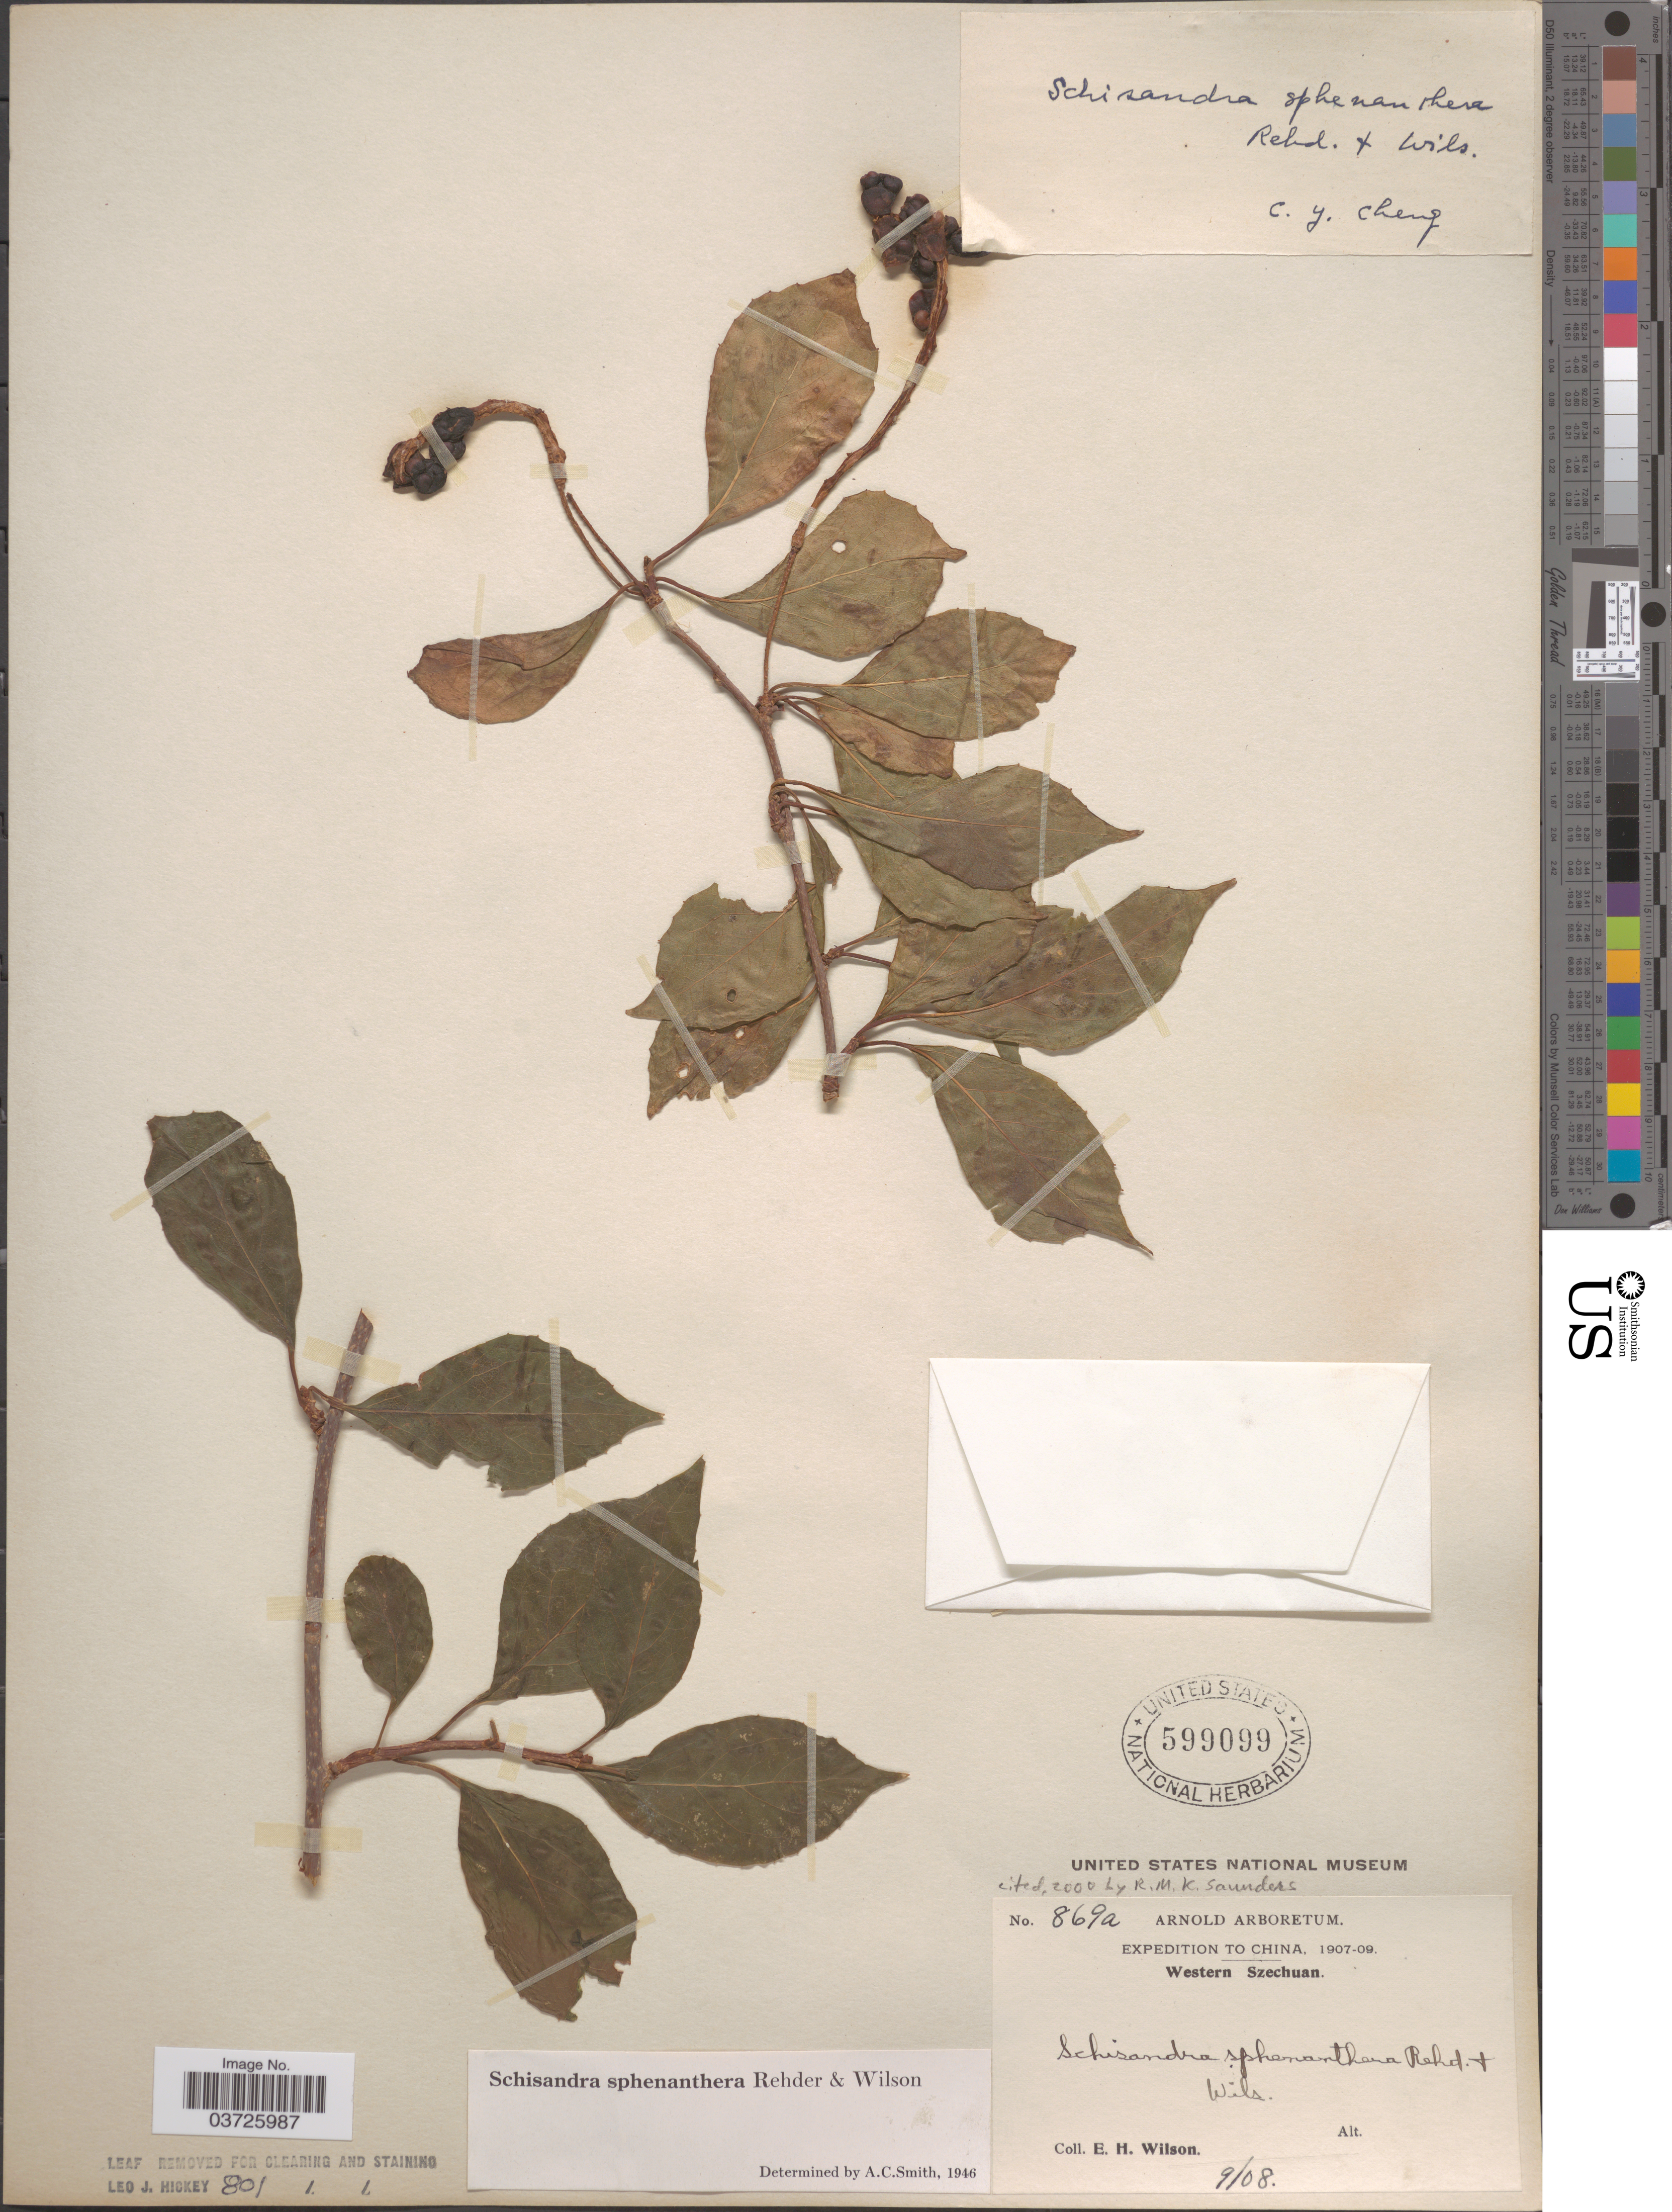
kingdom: Plantae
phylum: Tracheophyta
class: Magnoliopsida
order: Austrobaileyales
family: Schisandraceae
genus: Schisandra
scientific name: Schisandra elongata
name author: (Blume) Baill.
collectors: E. Wilson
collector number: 869a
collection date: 1908-09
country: China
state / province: Sichuan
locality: Western Szechuan.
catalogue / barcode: US 599099